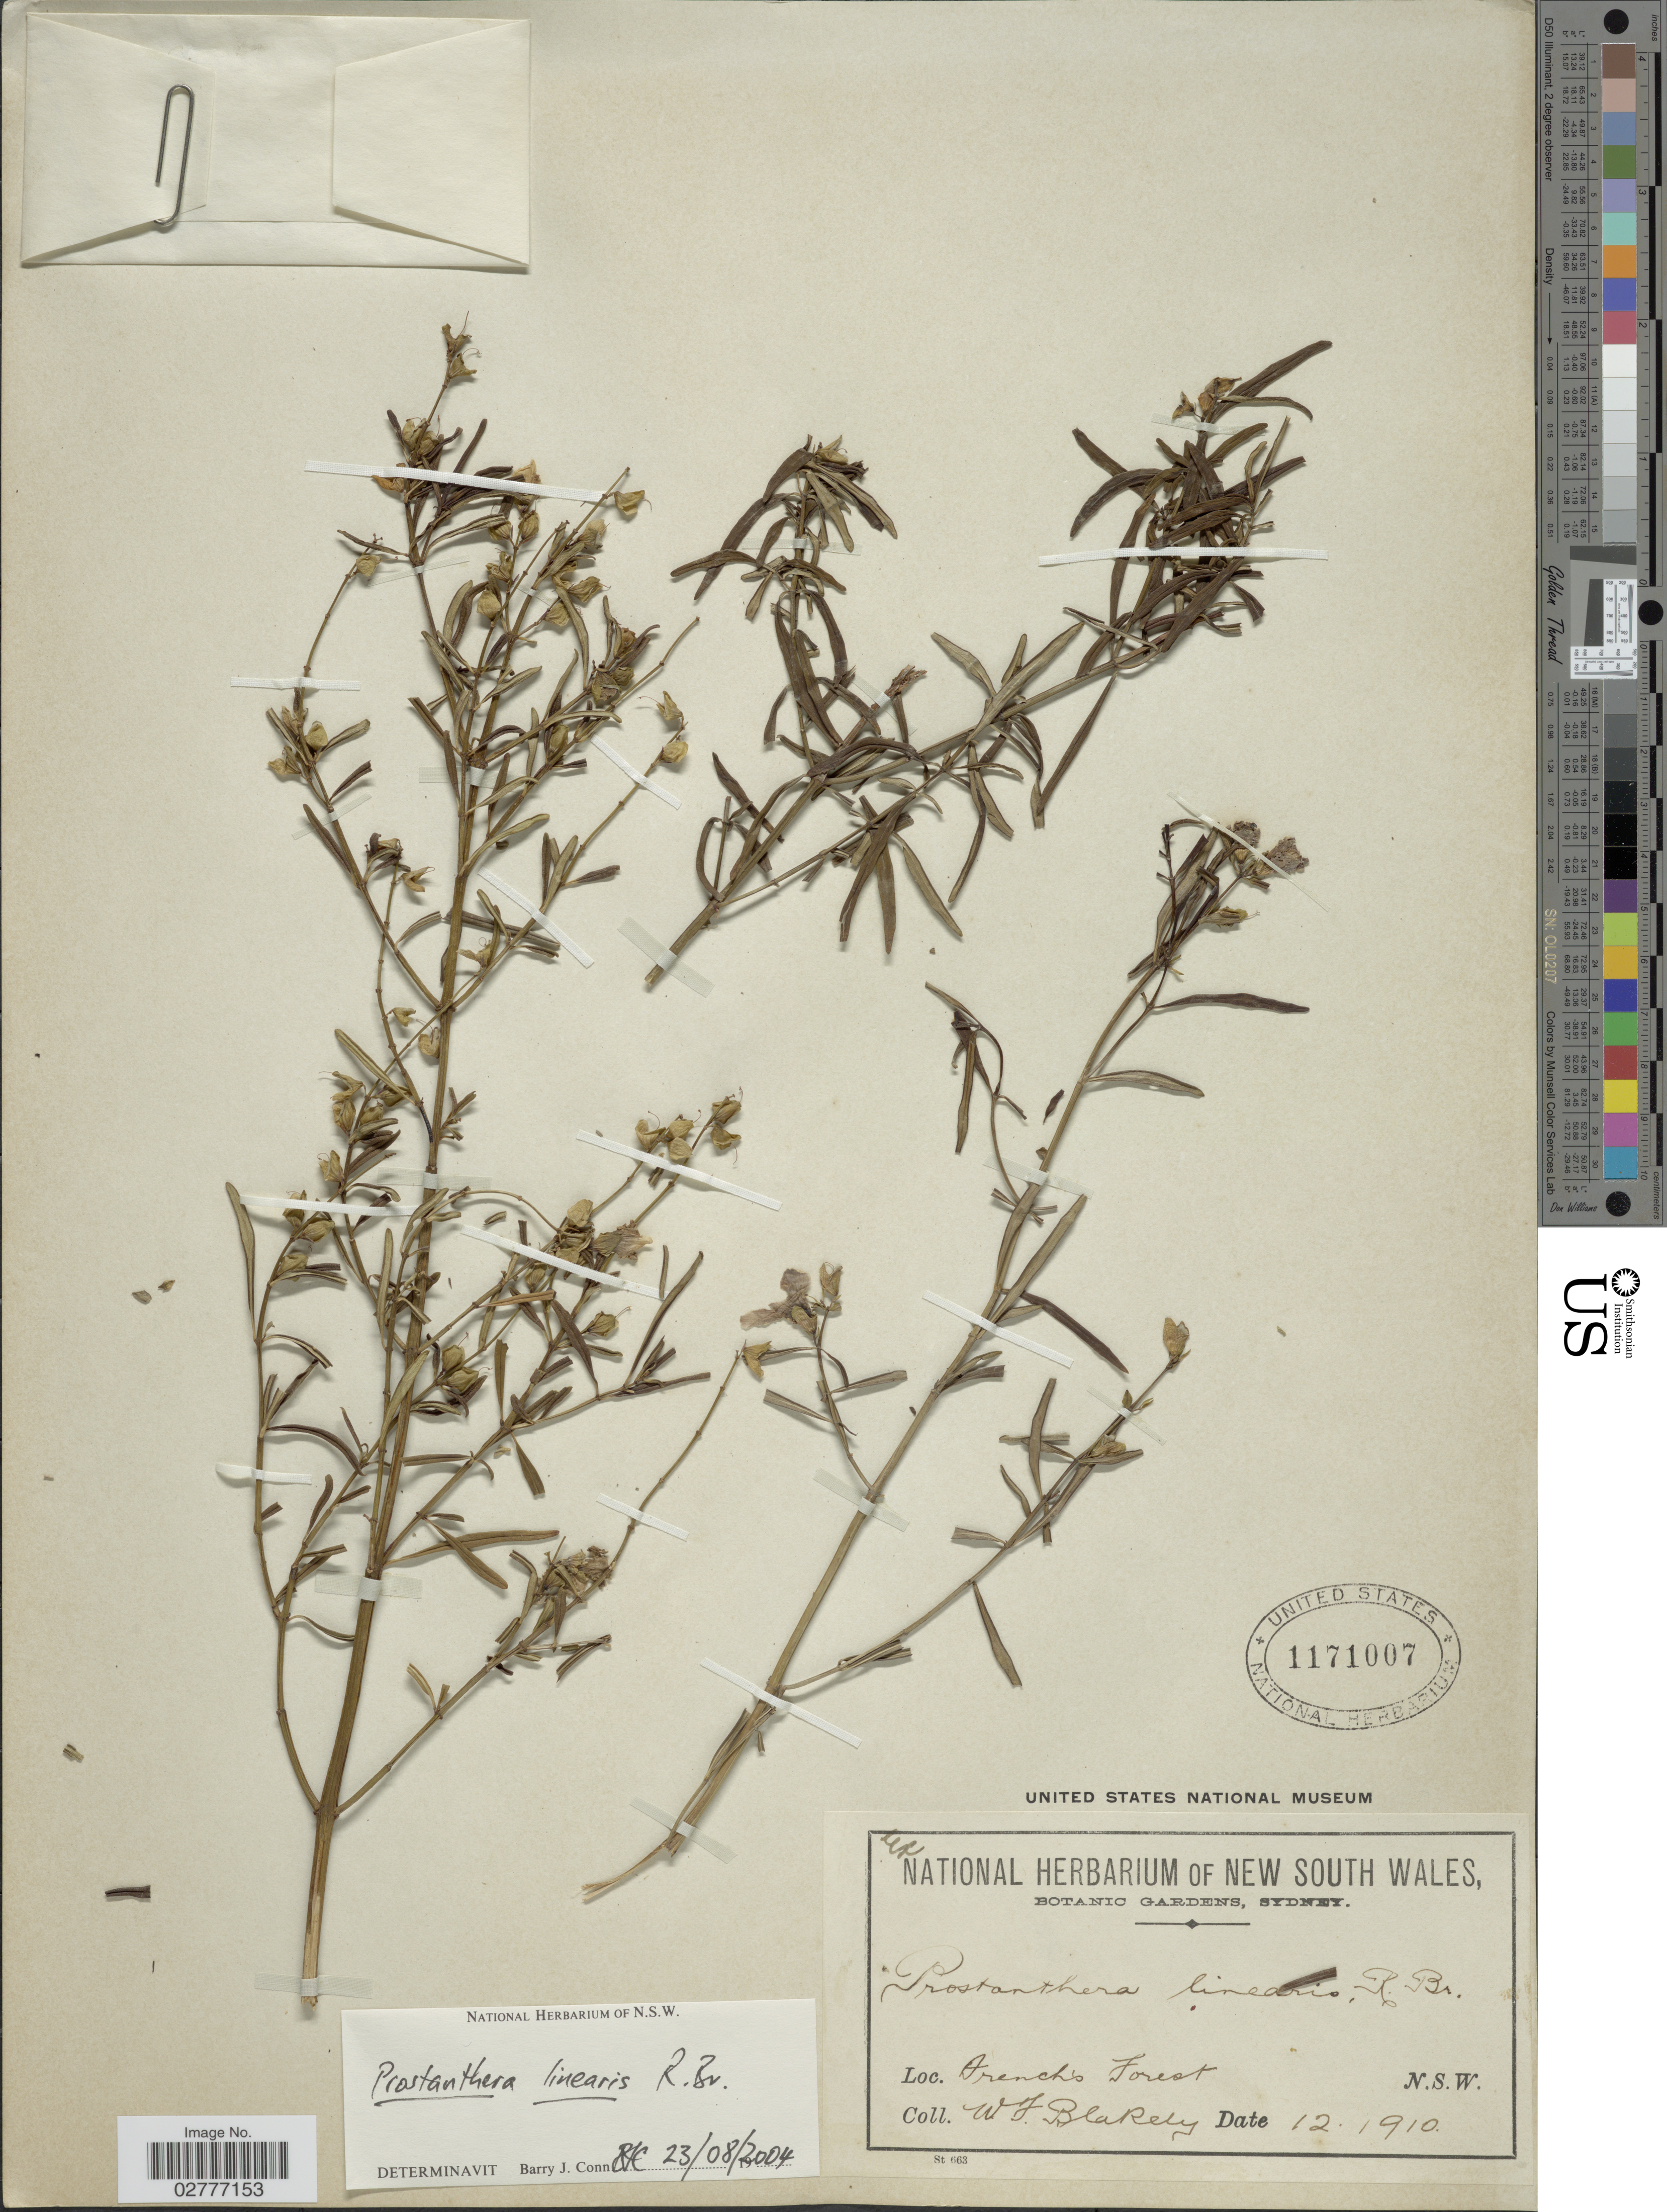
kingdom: Plantae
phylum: Tracheophyta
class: Magnoliopsida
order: Lamiales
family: Lamiaceae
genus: Prostanthera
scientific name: Prostanthera linearis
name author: R. Br.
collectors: W. Blakeley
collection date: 1910-12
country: Australia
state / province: New South Wales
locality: French's Forest. N.S.W.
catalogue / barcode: US 1171007